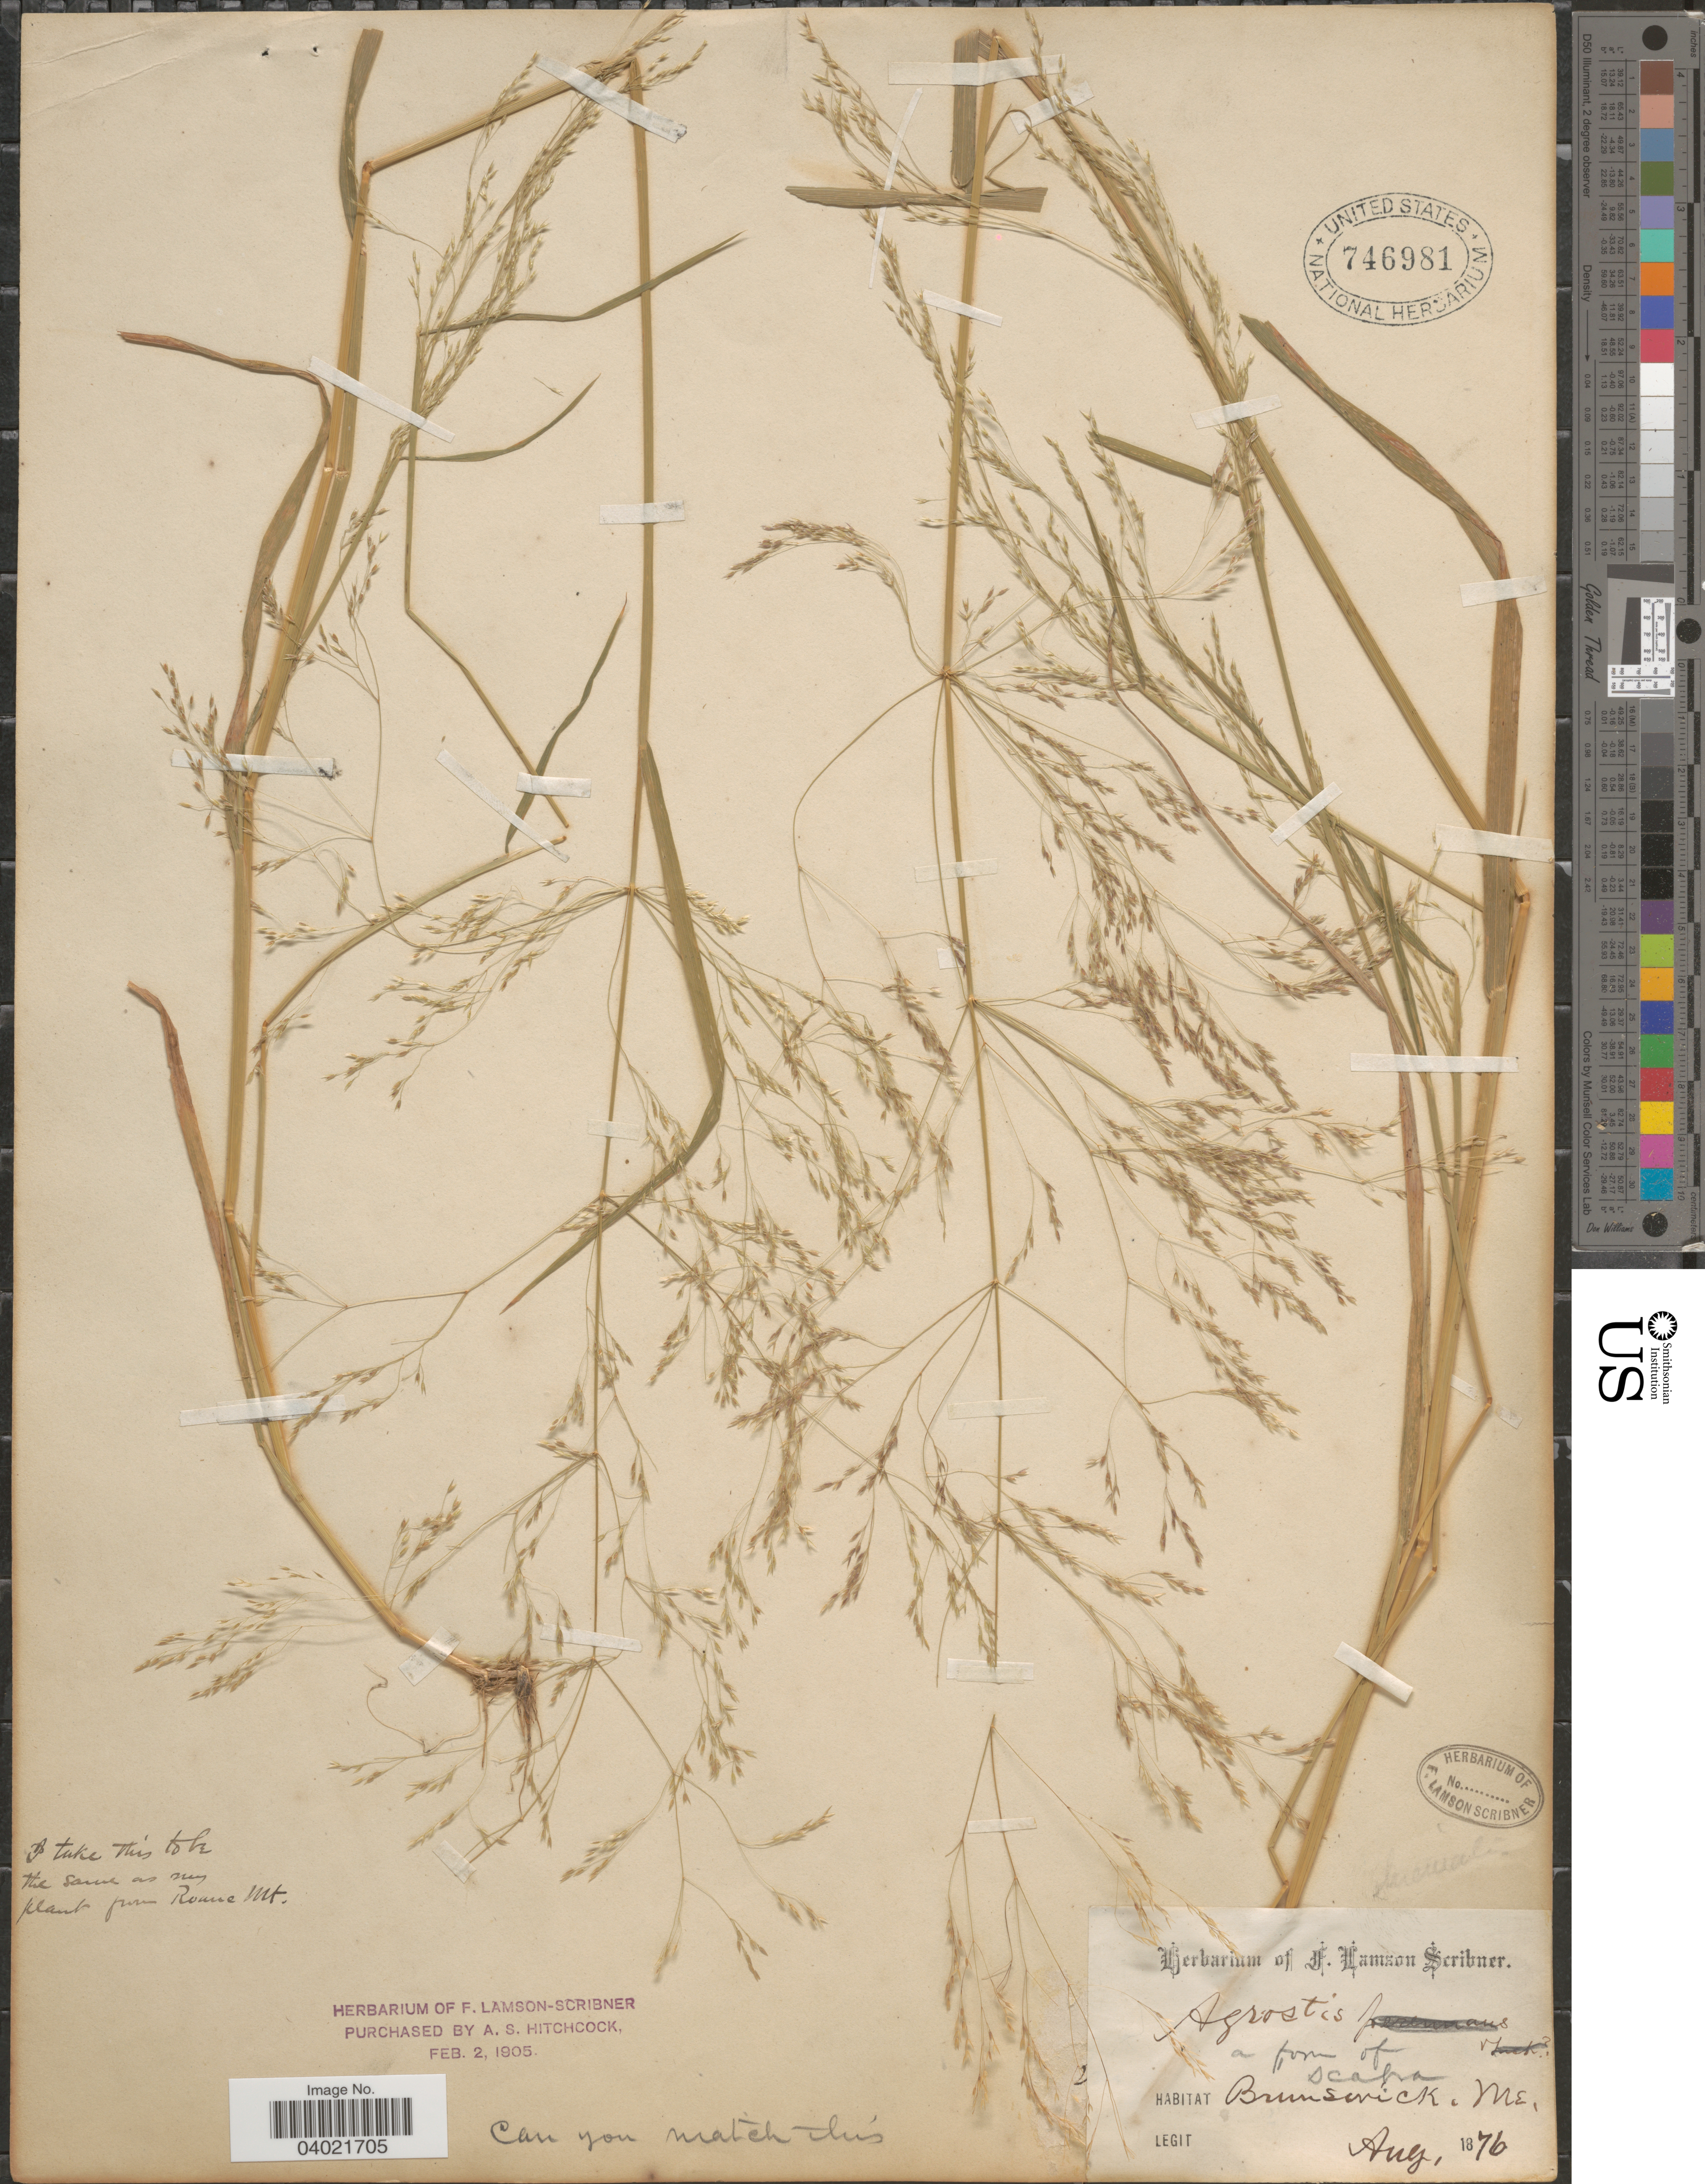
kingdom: Plantae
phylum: Tracheophyta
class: Liliopsida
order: Poales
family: Poaceae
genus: Agrostis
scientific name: Agrostis perennans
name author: (Walter) Tuck.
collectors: ex herb. F. Lamson Scribner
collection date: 1876-08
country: United States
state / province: Maine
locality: Brunswick.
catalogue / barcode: US 746981